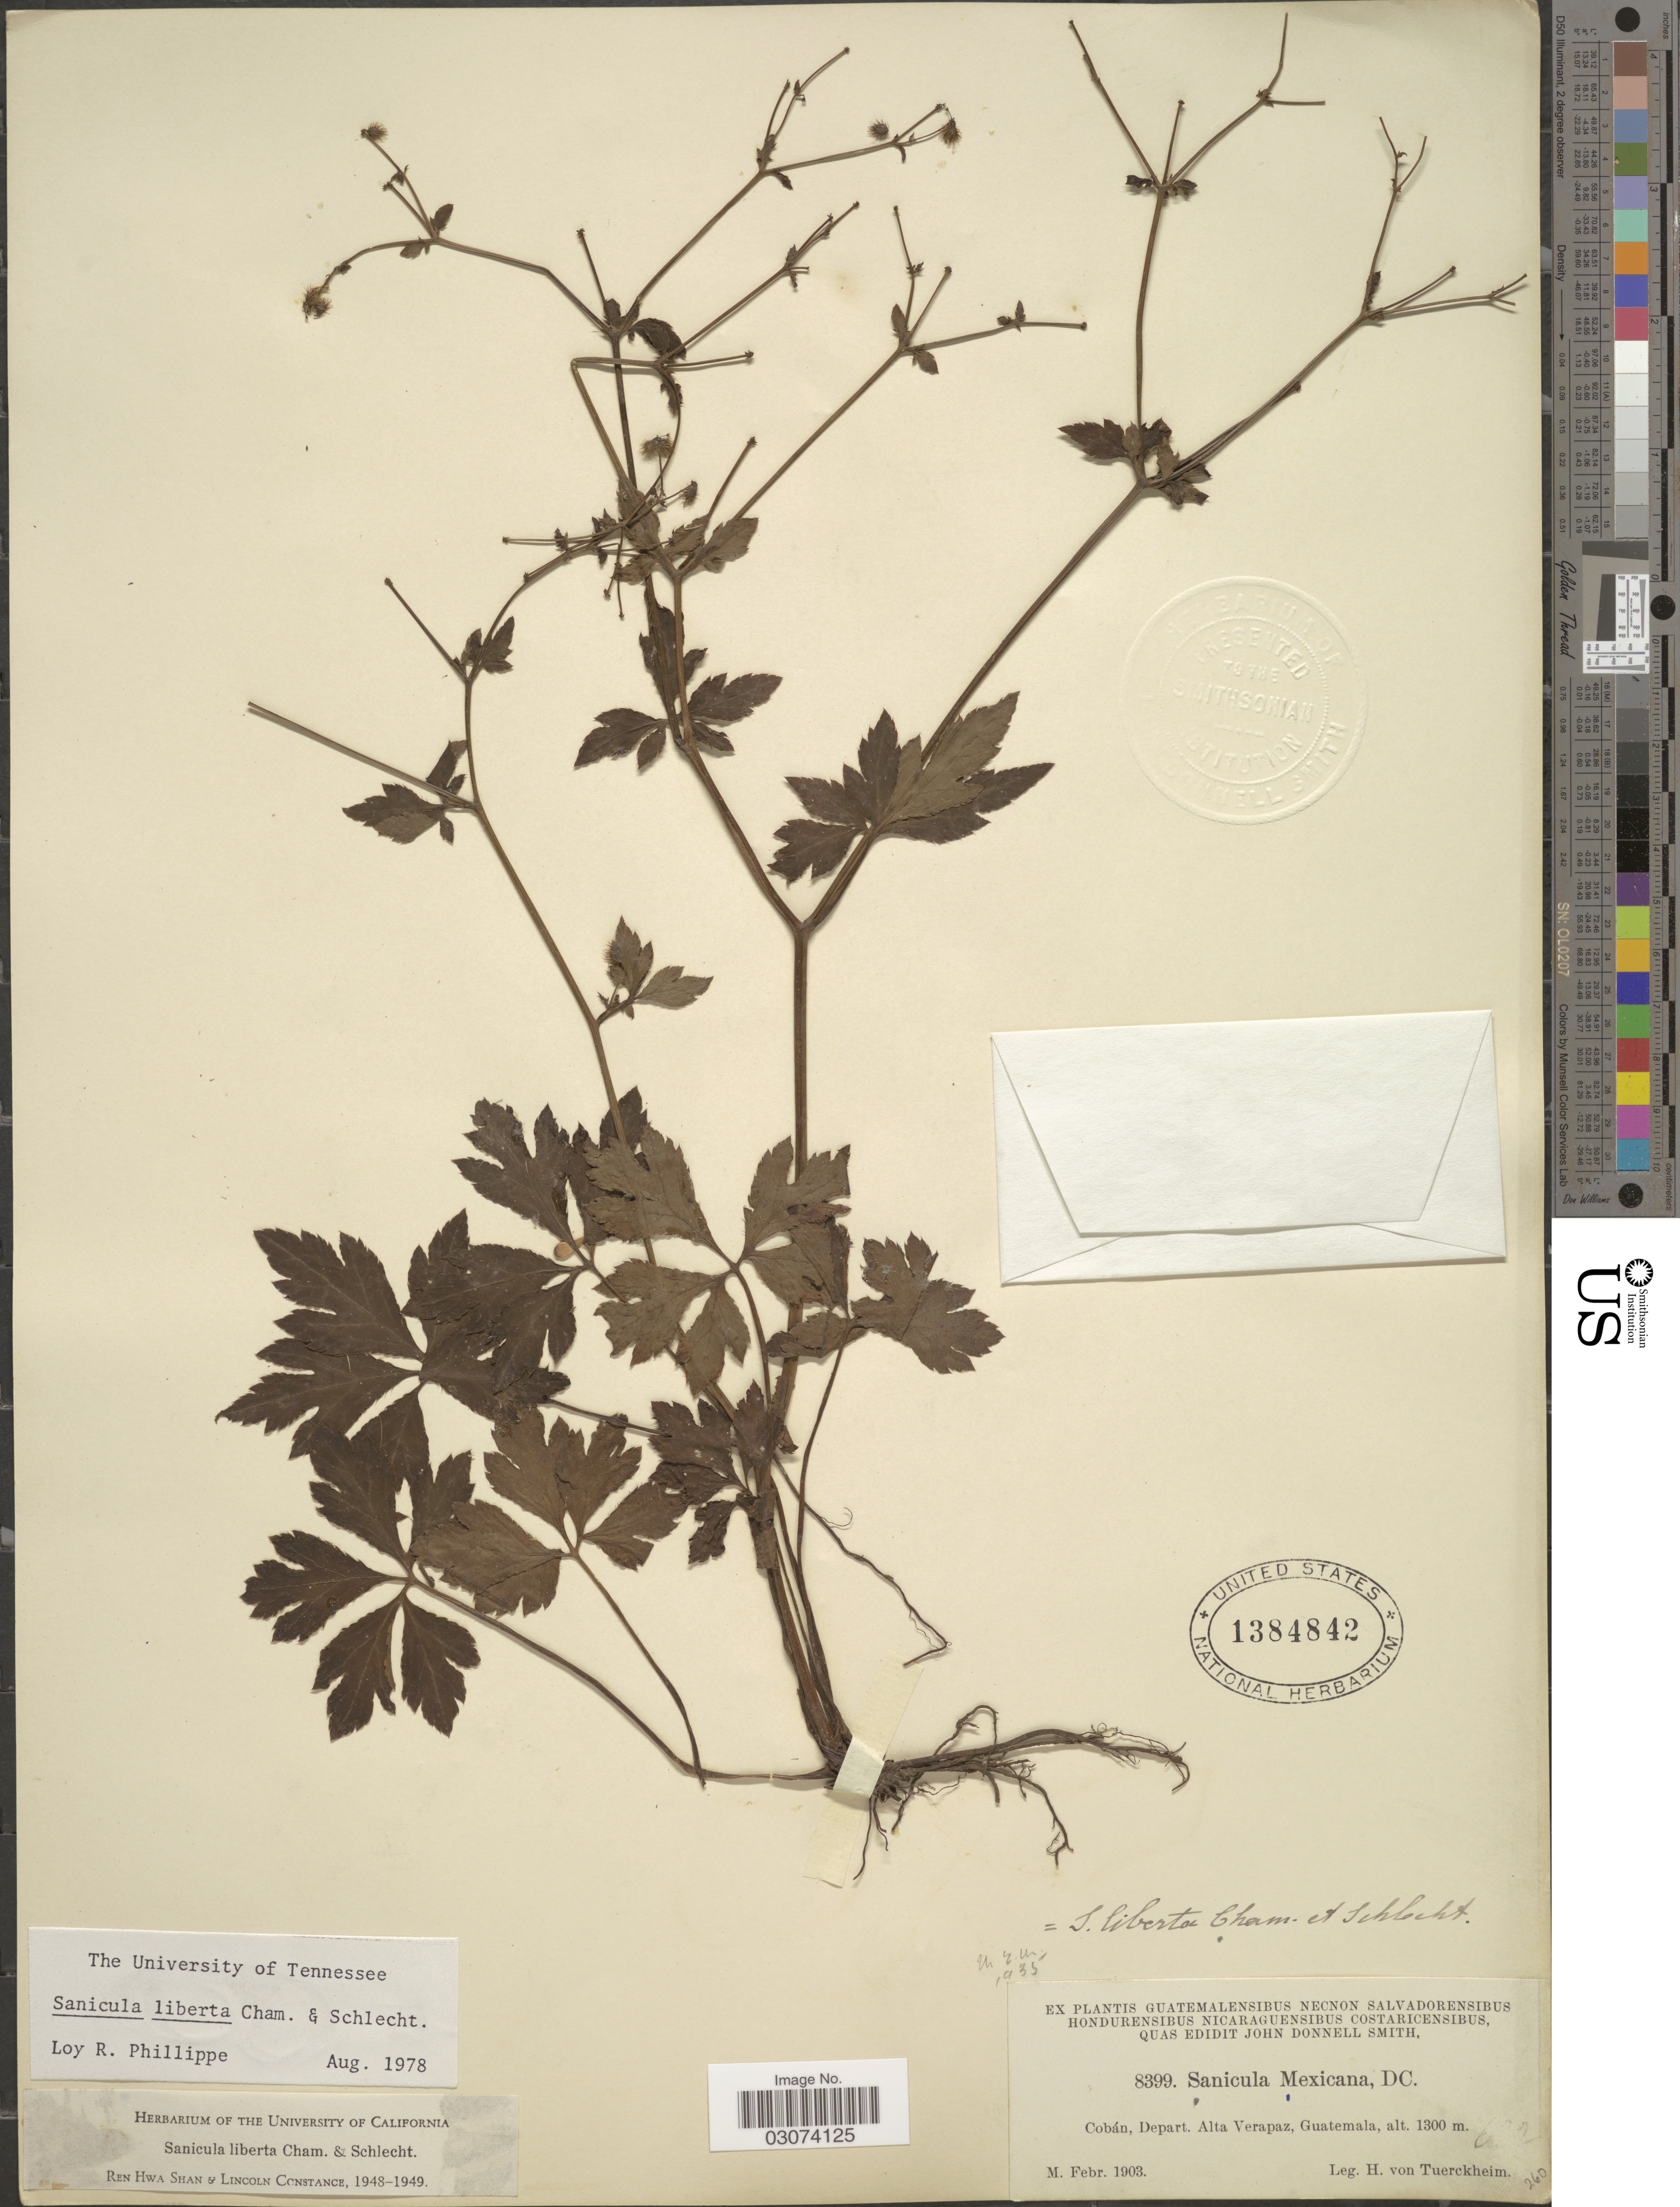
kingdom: Plantae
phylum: Tracheophyta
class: Magnoliopsida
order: Apiales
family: Apiaceae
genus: Sanicula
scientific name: Sanicula liberta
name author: Cham. & Schltdl.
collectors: H. von Türckheim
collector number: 8399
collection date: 1903-02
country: Guatemala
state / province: Alta Verapaz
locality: Cobán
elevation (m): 1300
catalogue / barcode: US 1384842